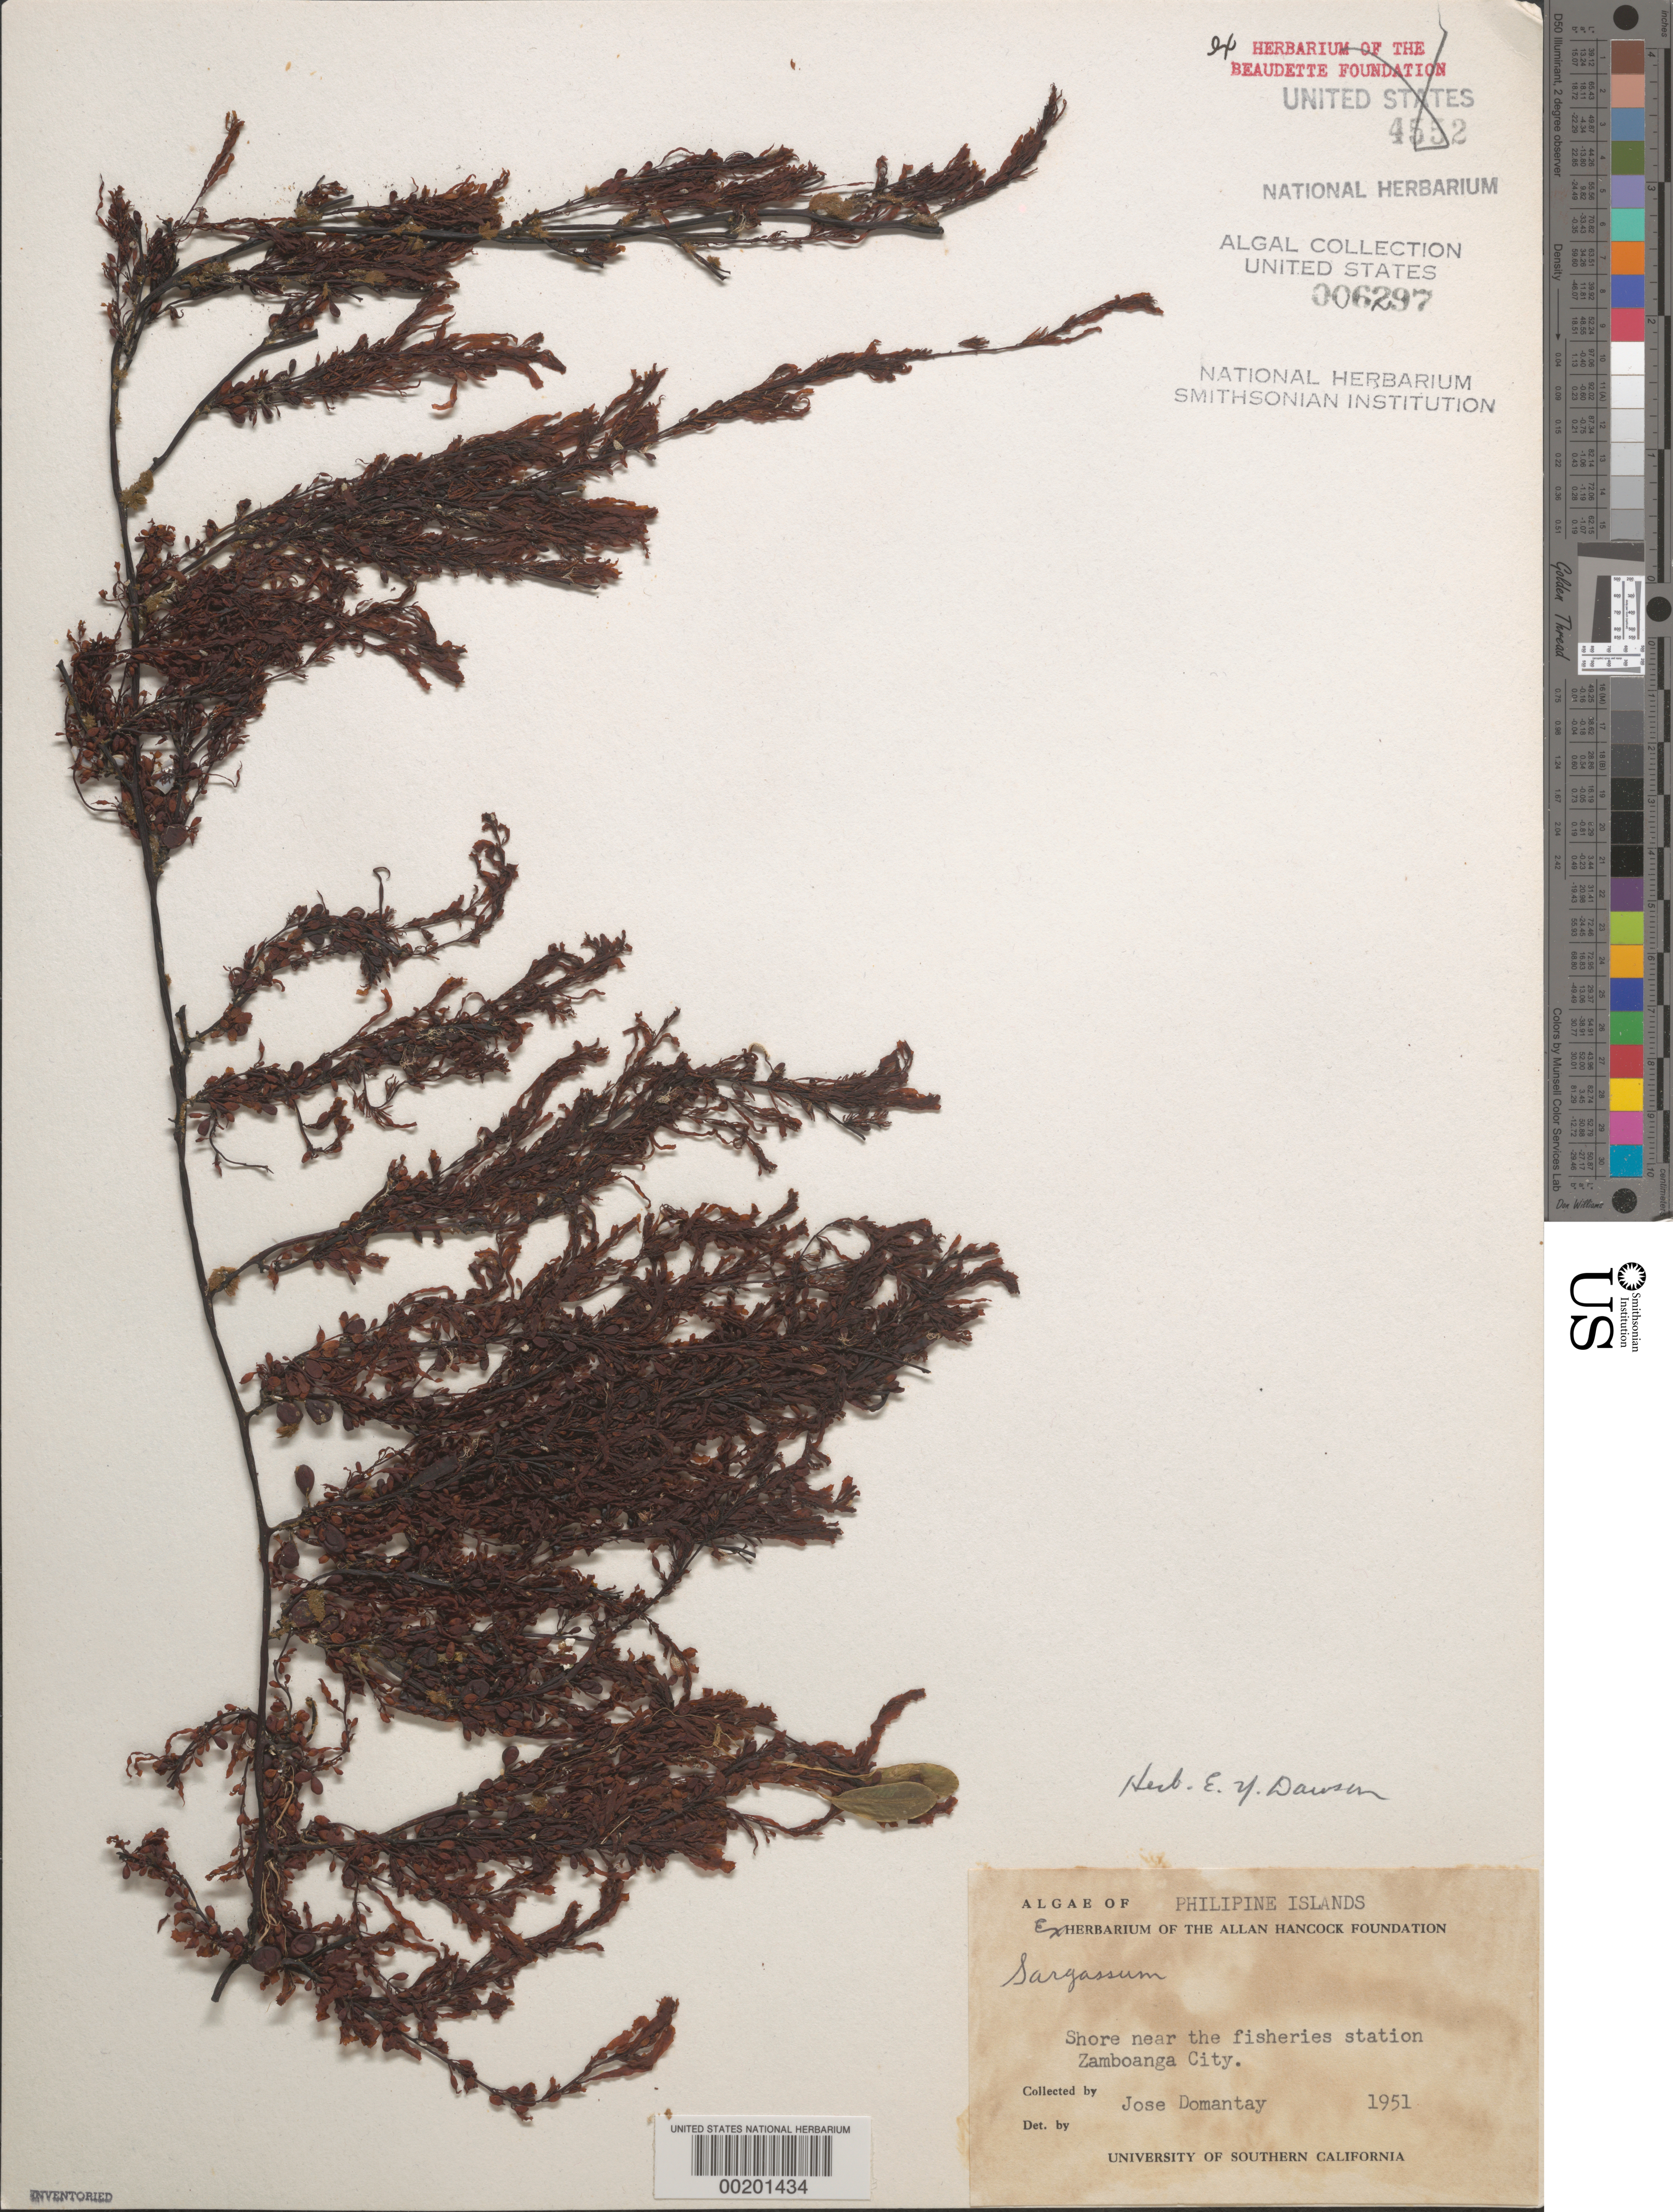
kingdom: Chromista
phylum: Ochrophyta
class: Phaeophyceae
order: Fucales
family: Sargassaceae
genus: Sargassum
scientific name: Sargassum sp.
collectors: J. Domantay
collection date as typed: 1951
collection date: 1951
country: Philippines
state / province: Zamboanga Peninsula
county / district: Zamboanga del Sur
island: Mindanao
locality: City of Zamboanga near fisheries station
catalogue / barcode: US 6297